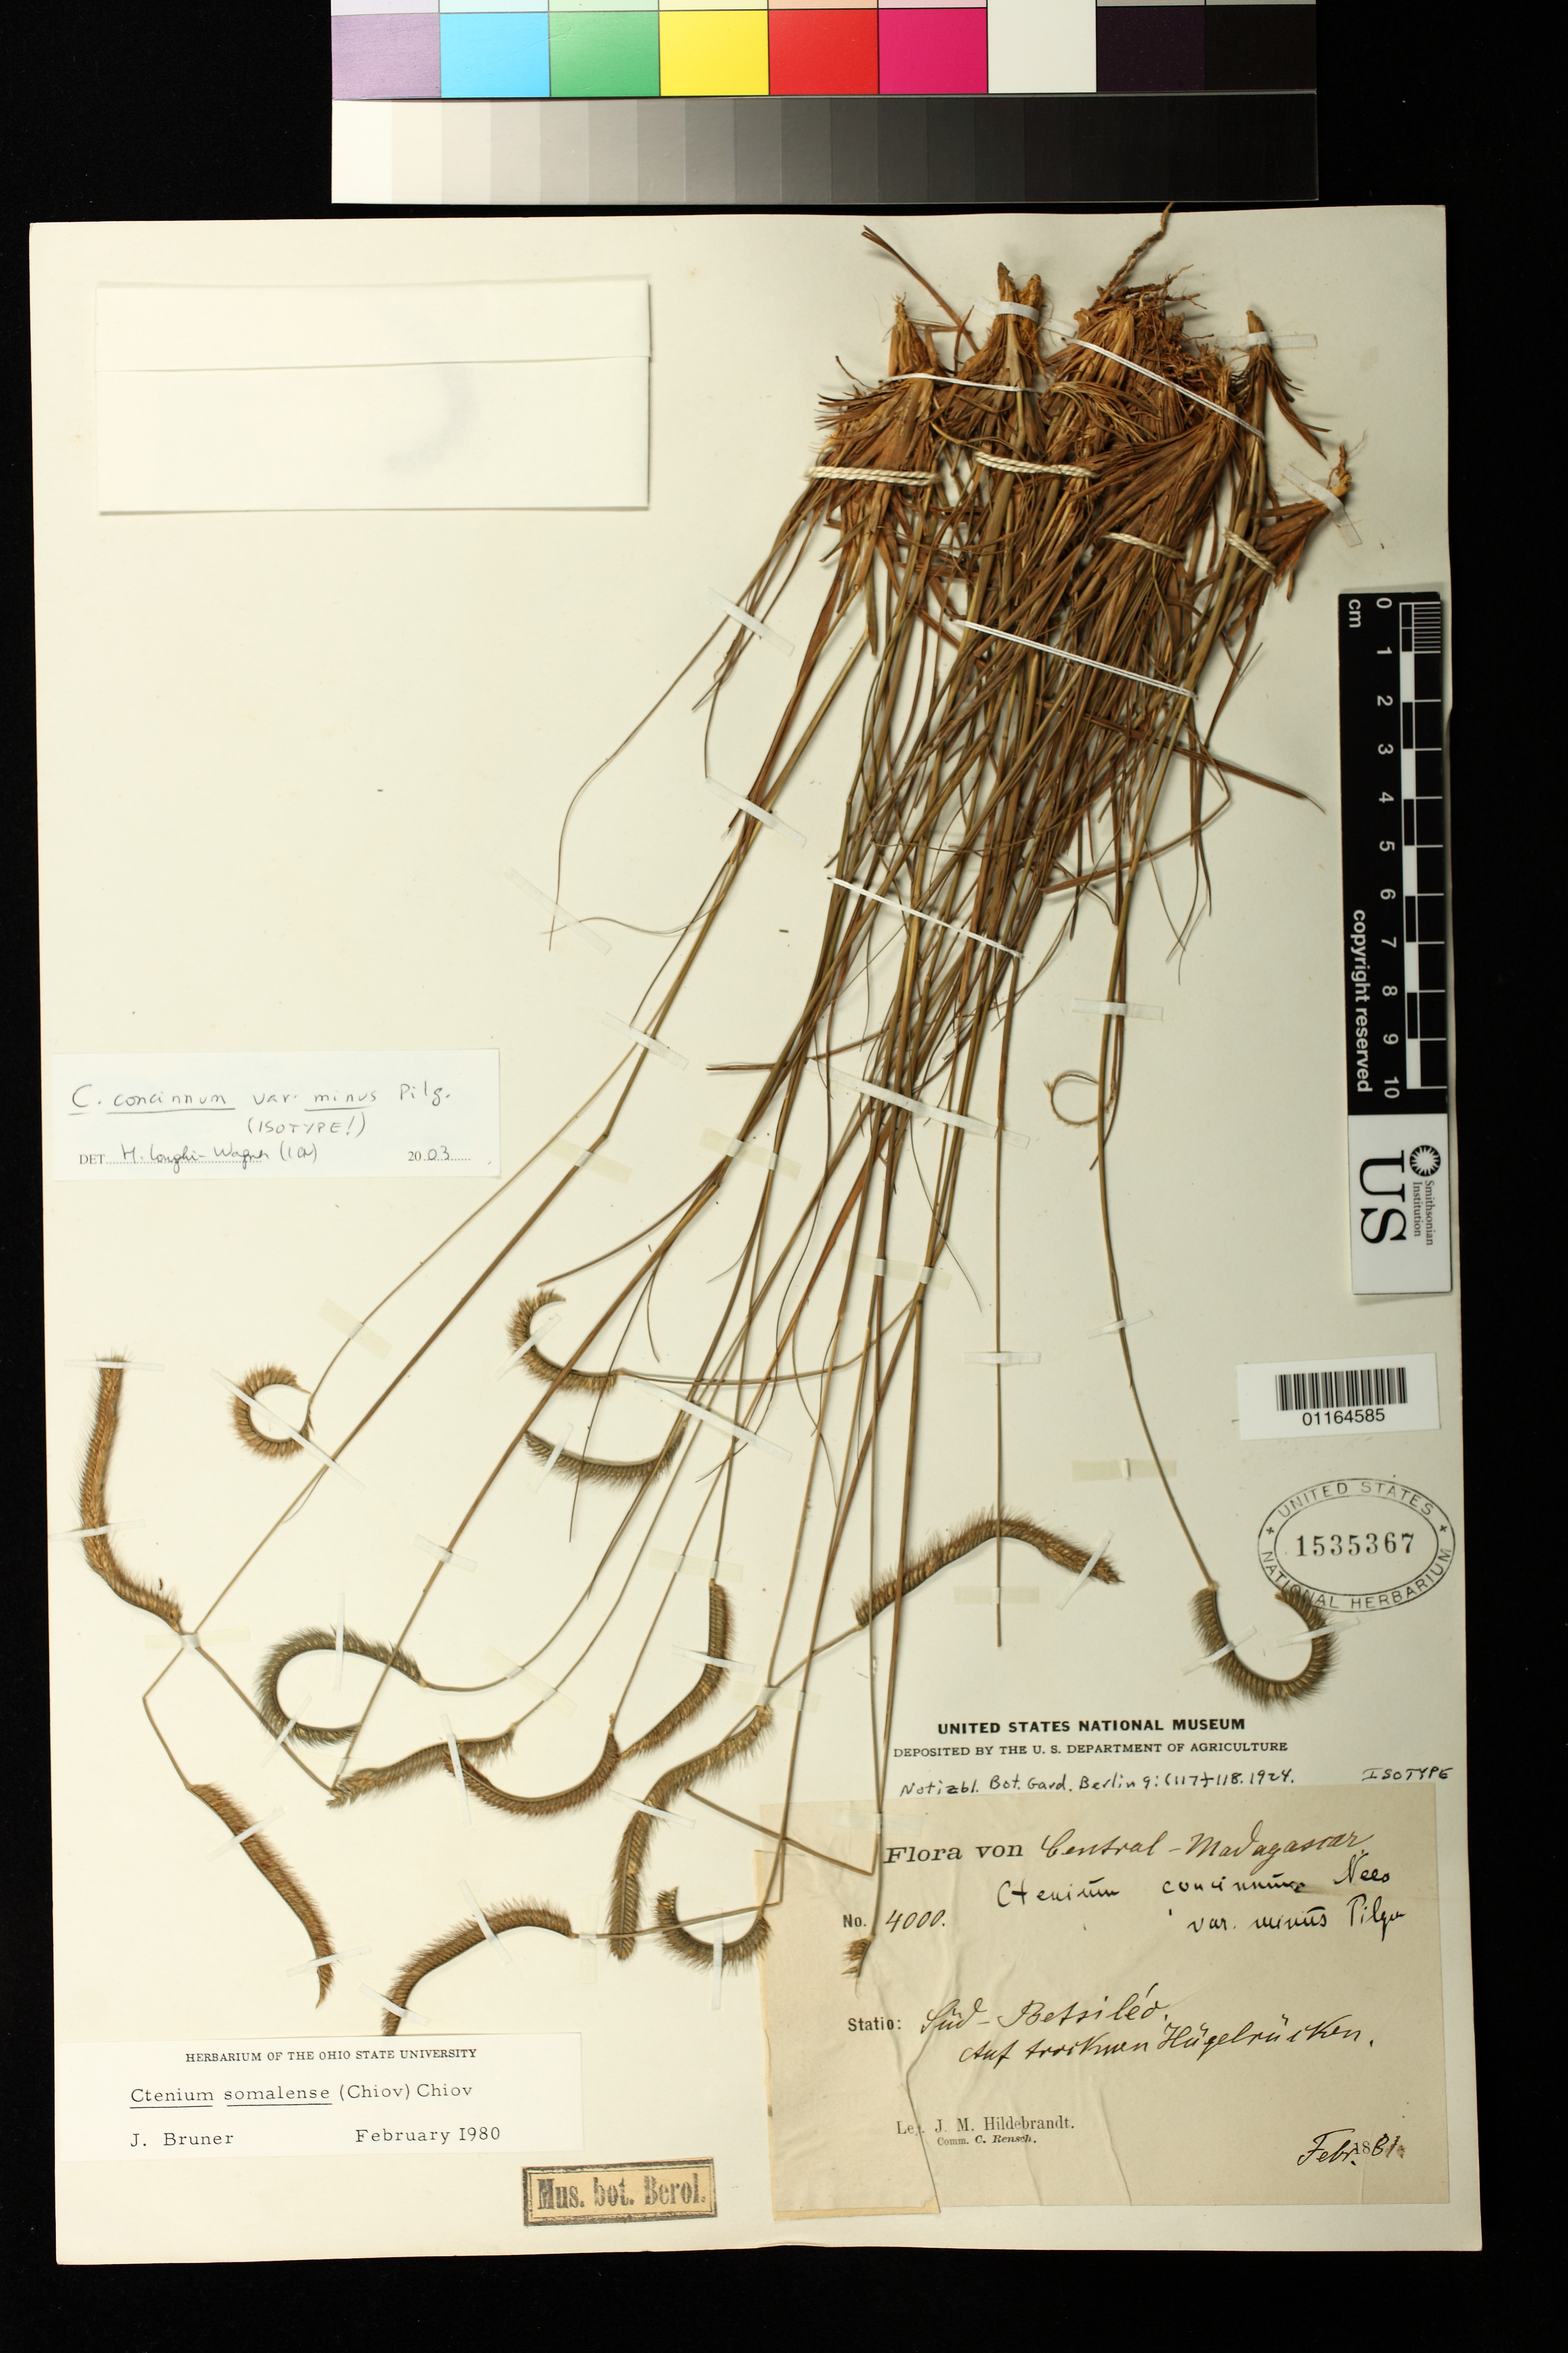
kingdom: Plantae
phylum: Tracheophyta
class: Liliopsida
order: Poales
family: Poaceae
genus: Ctenium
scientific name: Ctenium concinnum var. minus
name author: Pilg.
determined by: Longhi-Wagner, Hilda M.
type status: Isotype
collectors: J. Hildebrandt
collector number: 4000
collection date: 1881-02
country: Madagascar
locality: Süd-Betsileo, auf trockenen Hügelrücken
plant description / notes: ex herb. Berlin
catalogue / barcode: US 1535367